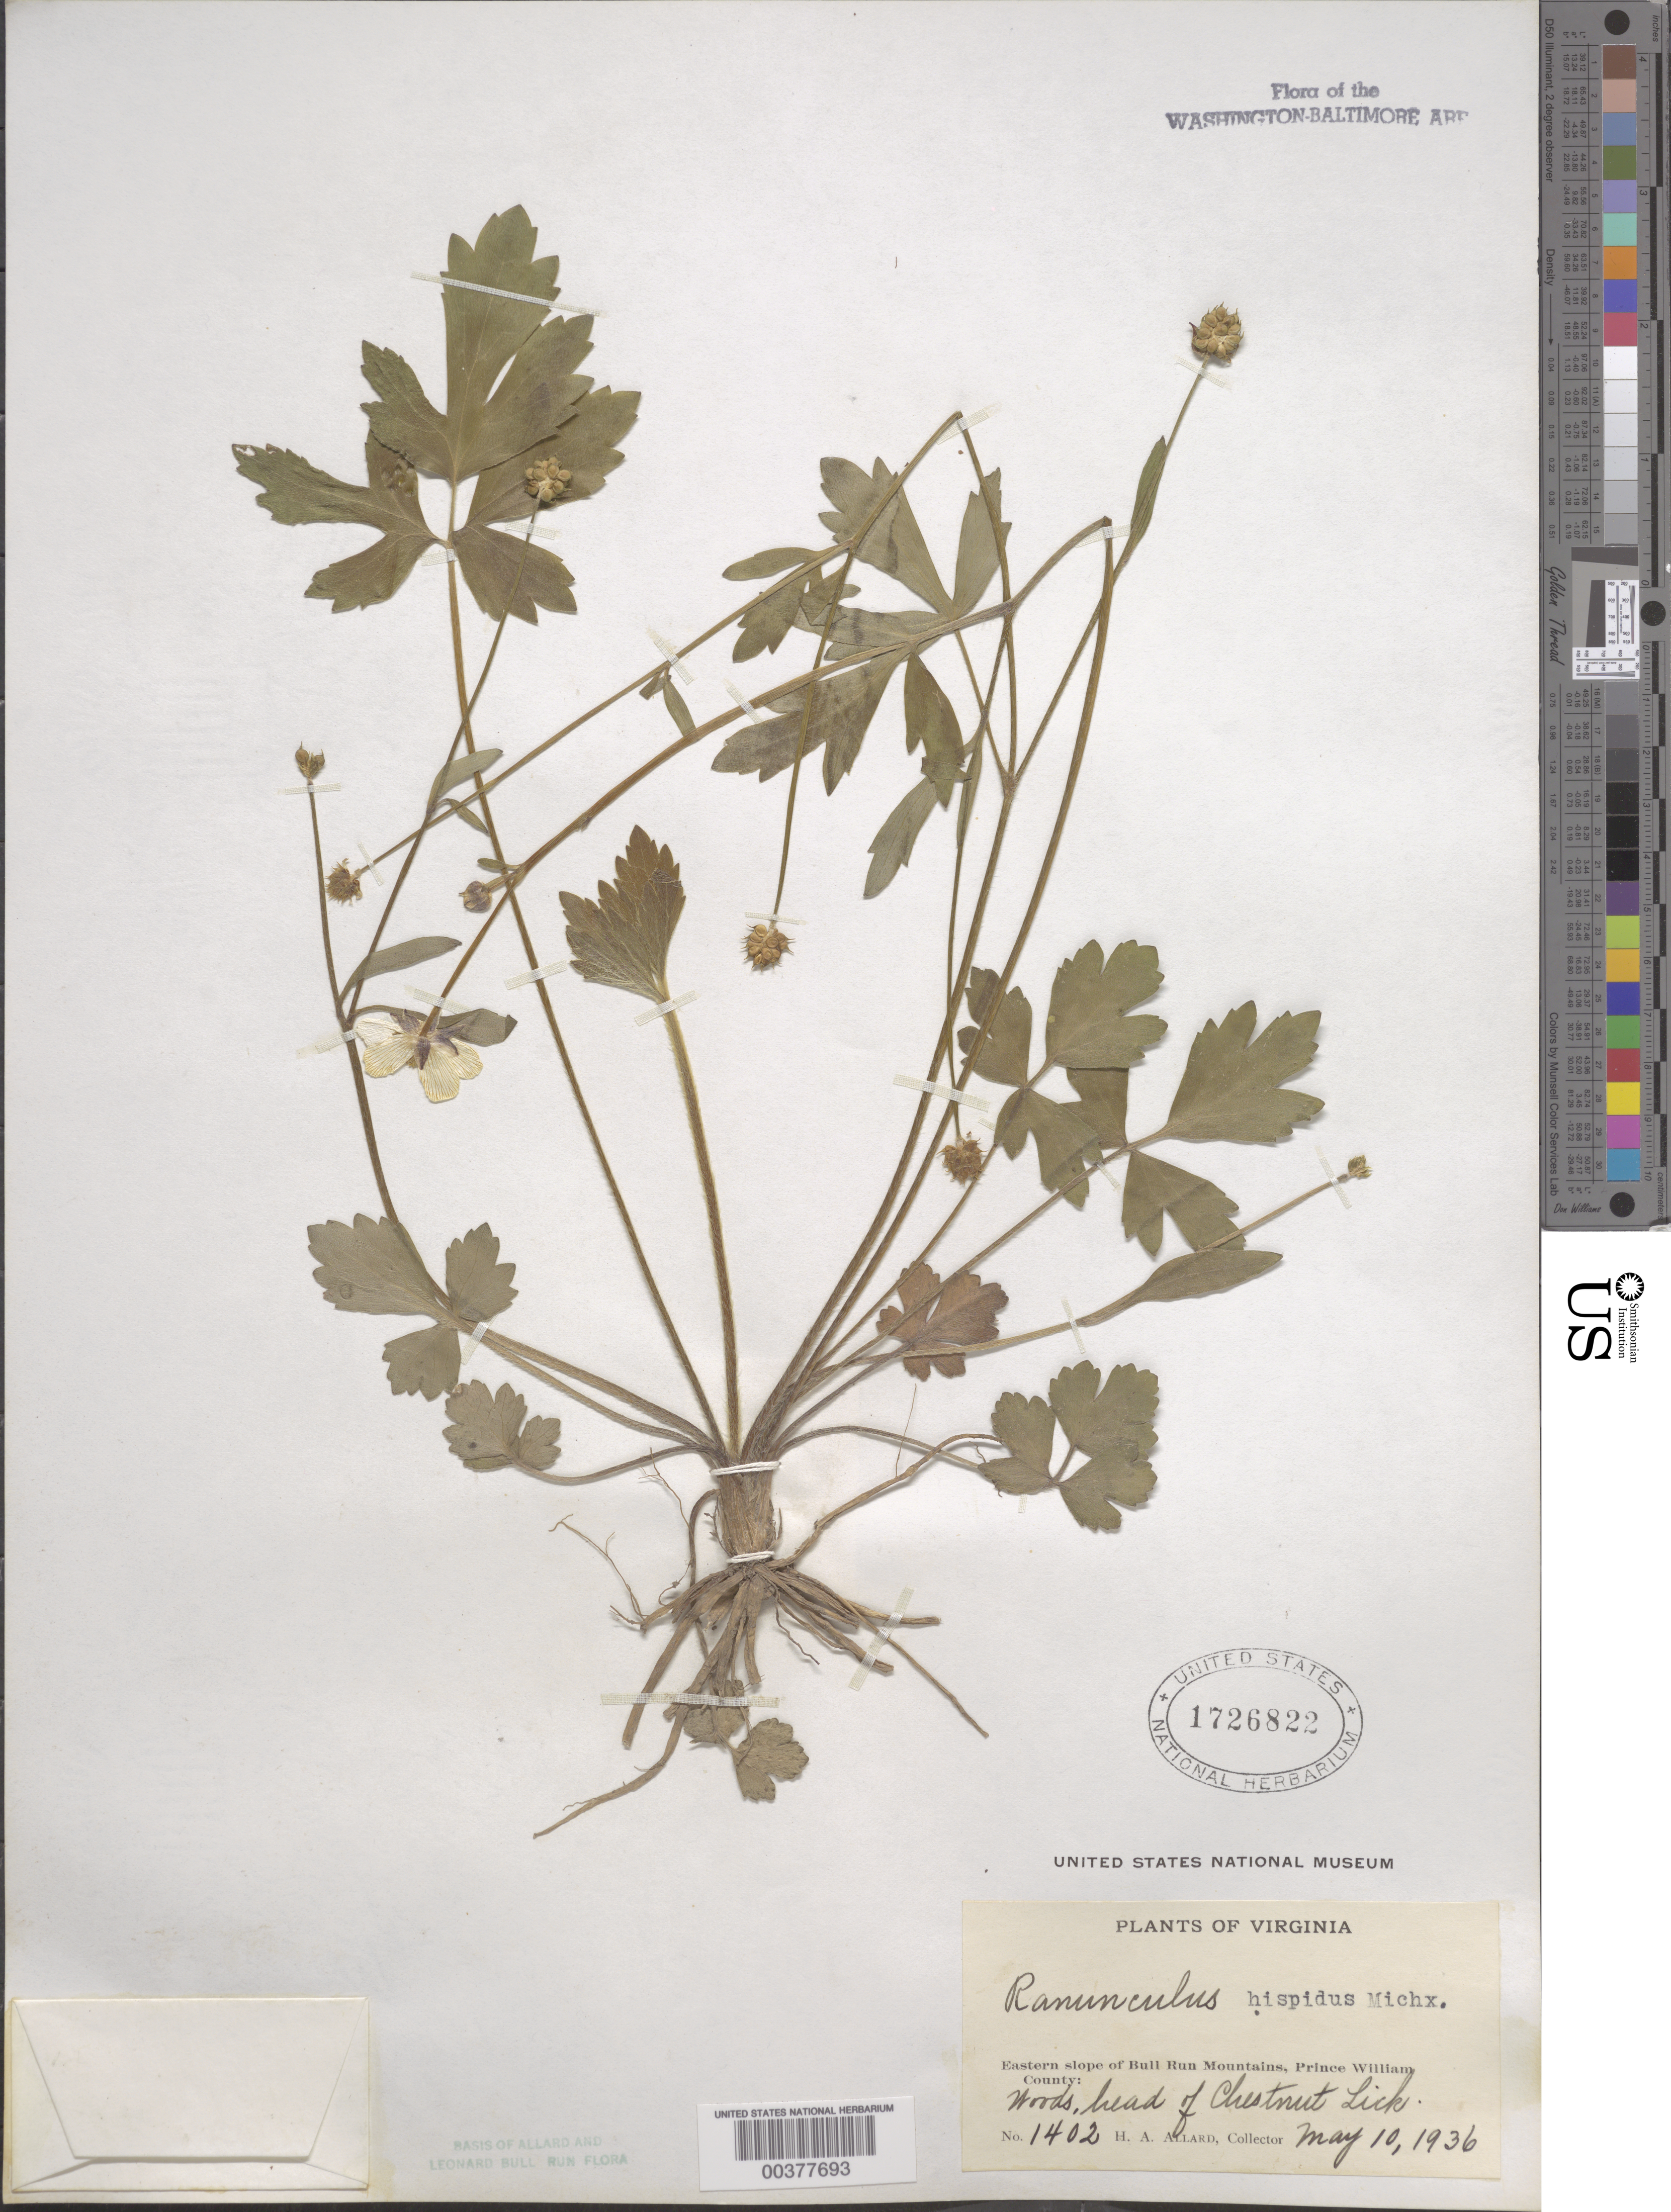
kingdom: Plantae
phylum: Tracheophyta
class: Magnoliopsida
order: Ranunculales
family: Ranunculaceae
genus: Ranunculus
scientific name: Ranunculus hispidus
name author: Michx.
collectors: H. A. Allard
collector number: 1402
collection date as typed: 10 May 1936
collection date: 1936-05-10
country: United States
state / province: Virginia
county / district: Prince William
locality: Chestnut Lick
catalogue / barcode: US 1726822